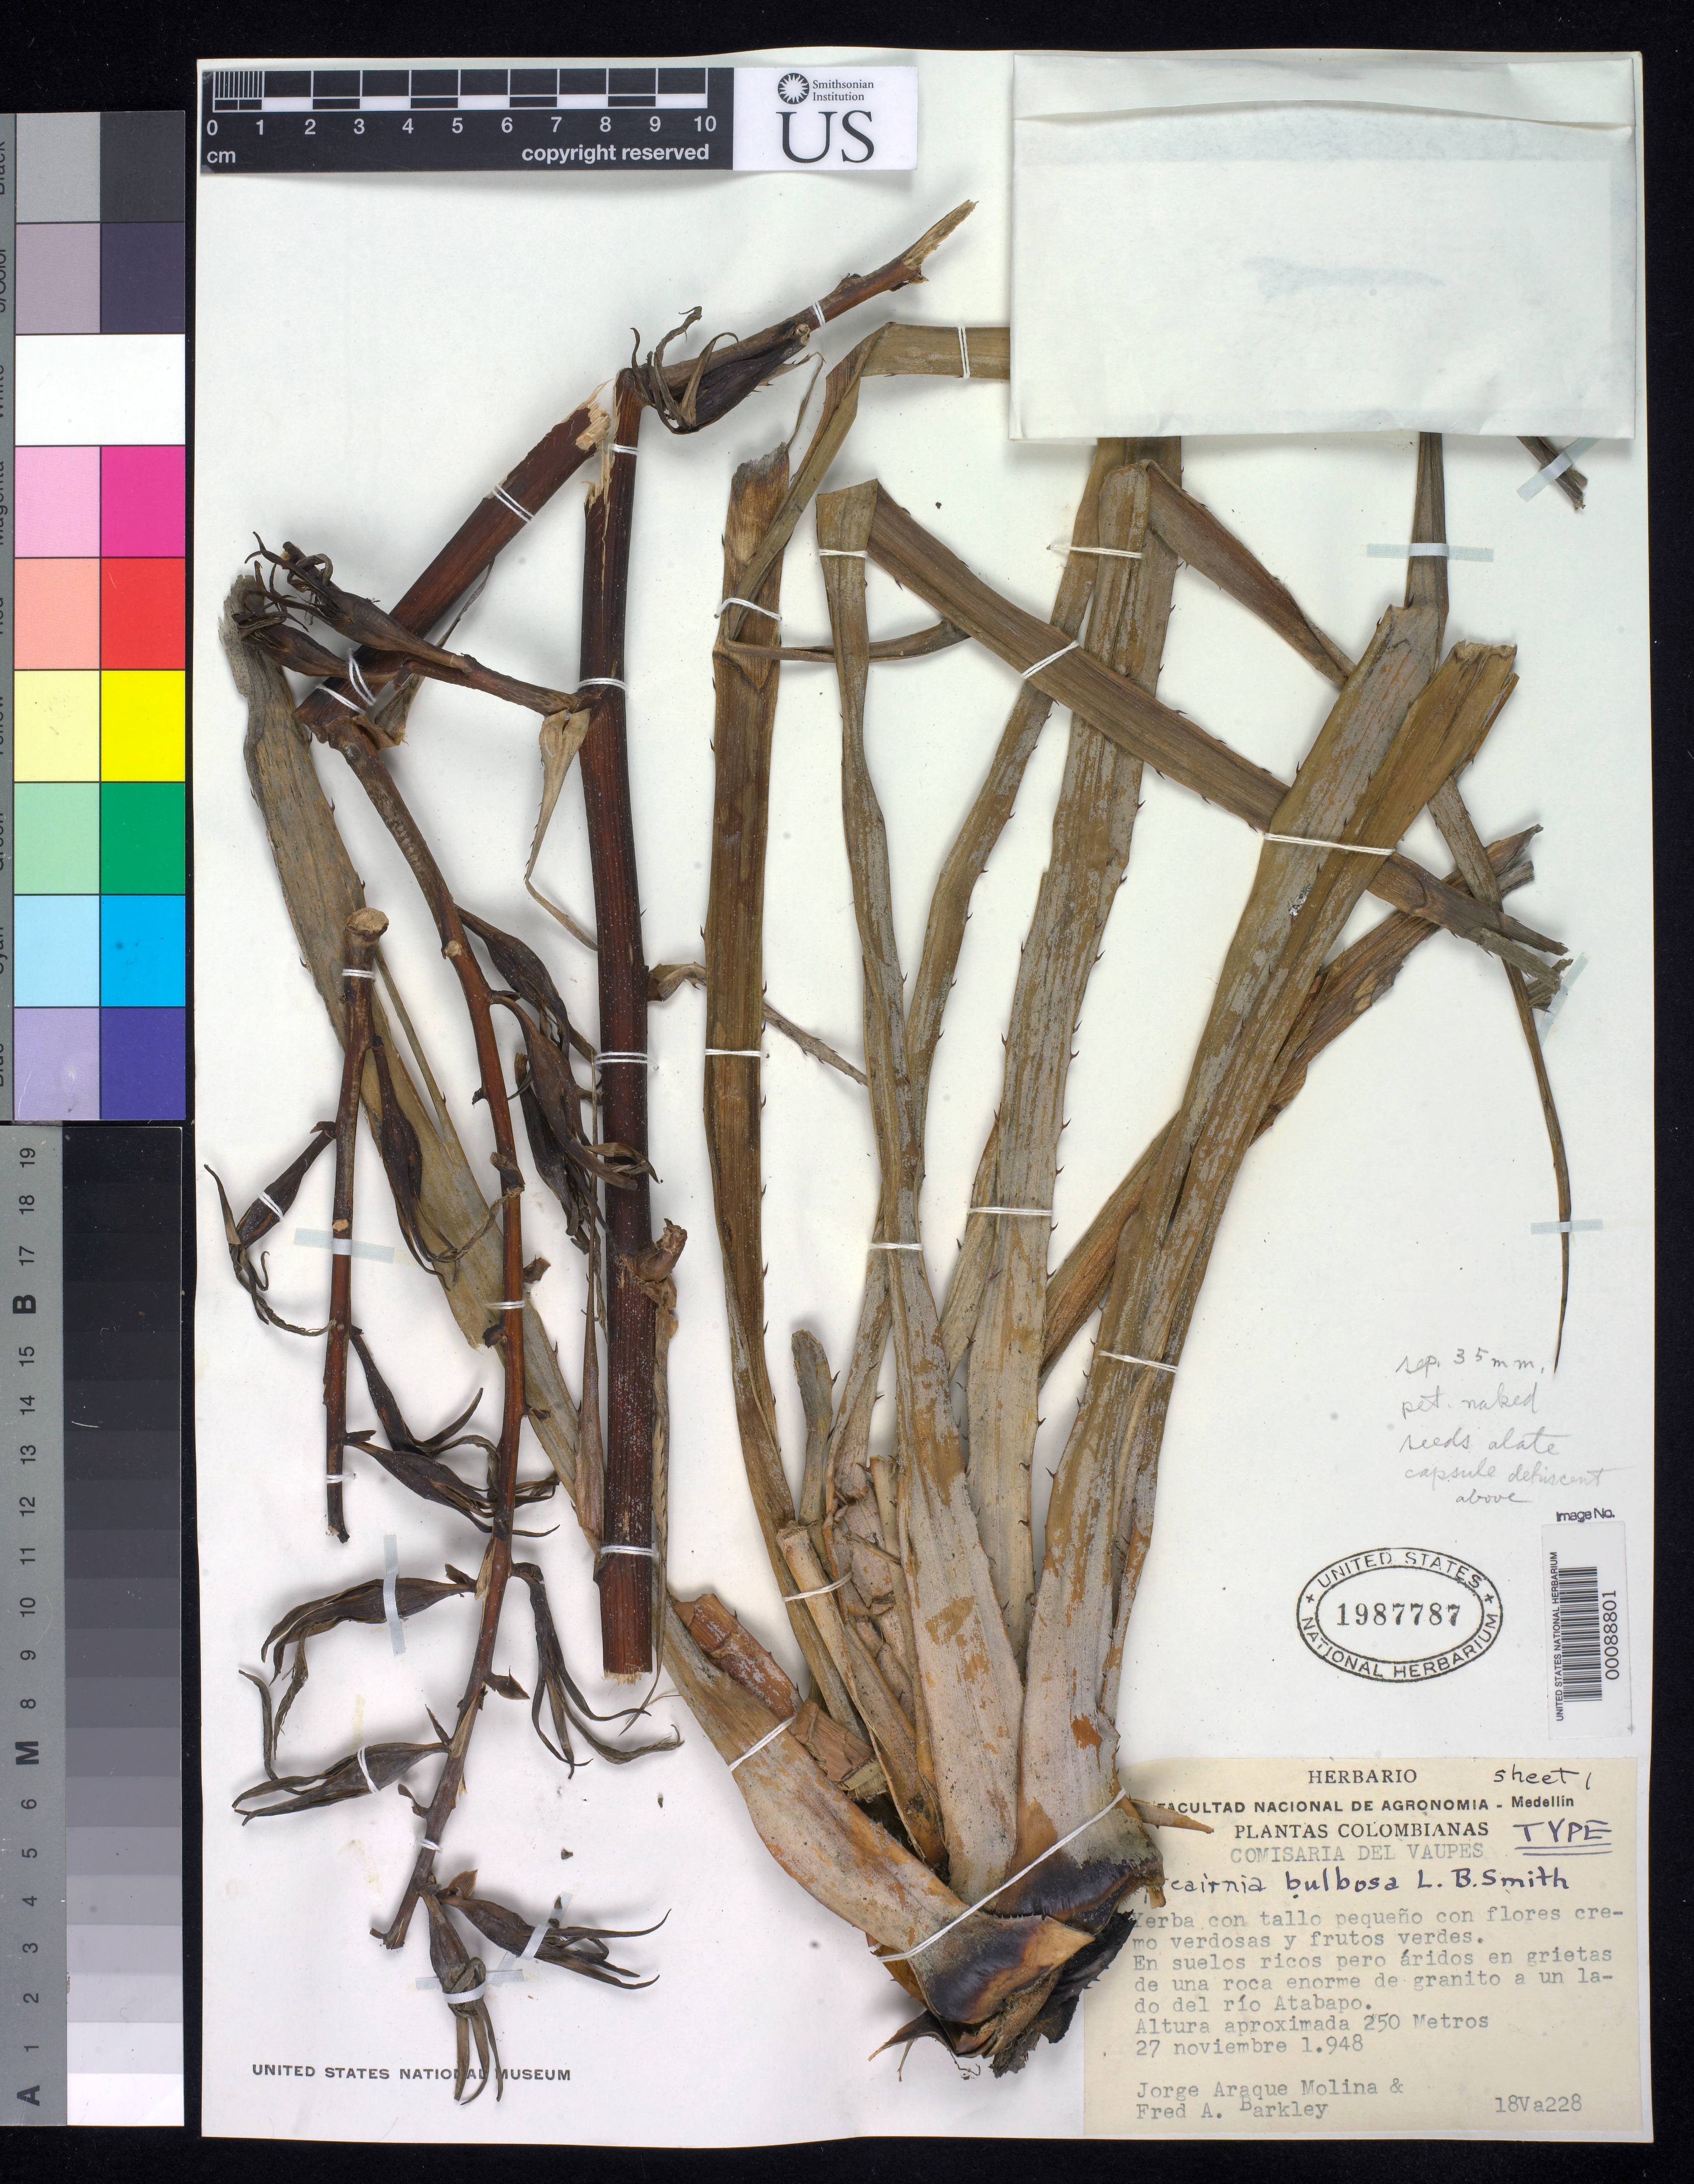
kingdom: Plantae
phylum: Tracheophyta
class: Liliopsida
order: Poales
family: Bromeliaceae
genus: Pitcairnia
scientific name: Pitcairnia bulbosa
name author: L.B. Sm.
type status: Holotype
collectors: J. Araque Molina & F. A. Barkley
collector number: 18-va-228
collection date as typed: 27 Nov 1948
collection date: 1948-11-27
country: Colombia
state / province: Vaupés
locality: Lado del Rio Atabapo.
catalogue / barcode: US 1987787